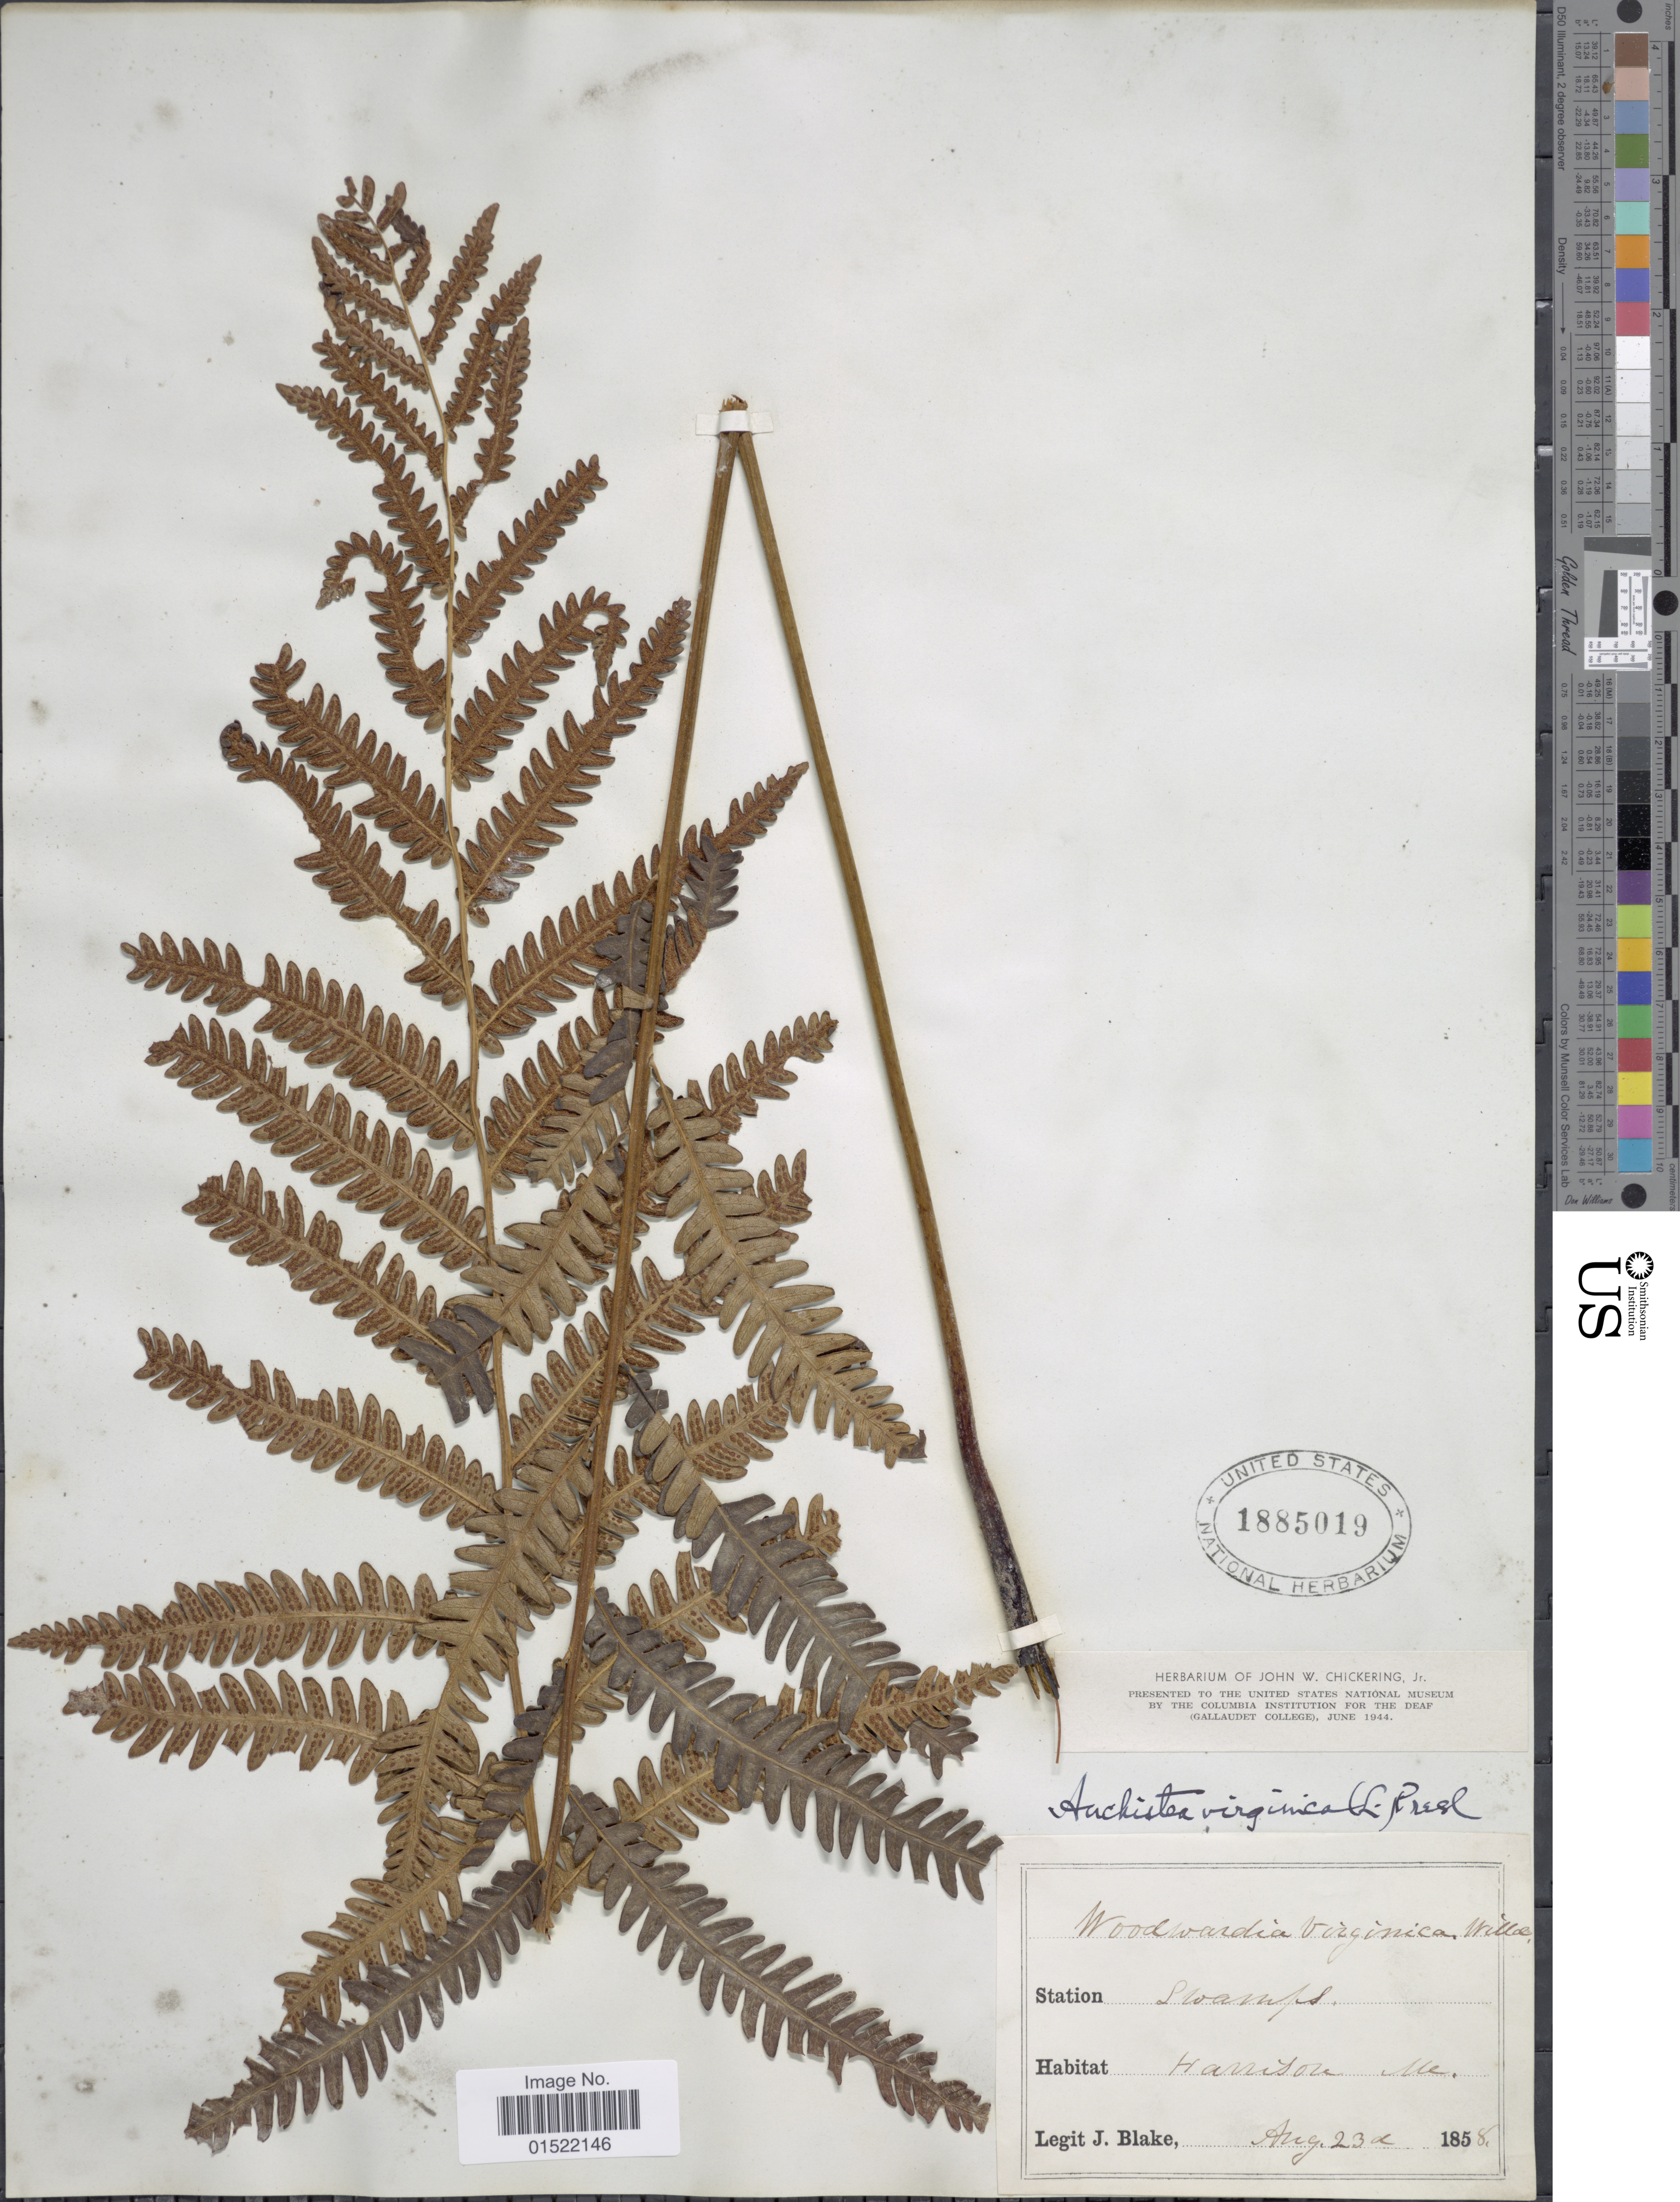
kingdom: Plantae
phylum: Tracheophyta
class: Polypodiopsida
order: Polypodiales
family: Blechnaceae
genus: Woodwardia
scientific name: Woodwardia virginica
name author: (L.) R.M. Sm.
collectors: J. Blake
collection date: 1858-08-23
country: United States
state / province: Maine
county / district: Cumberland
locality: Harrison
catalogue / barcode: US 1885019